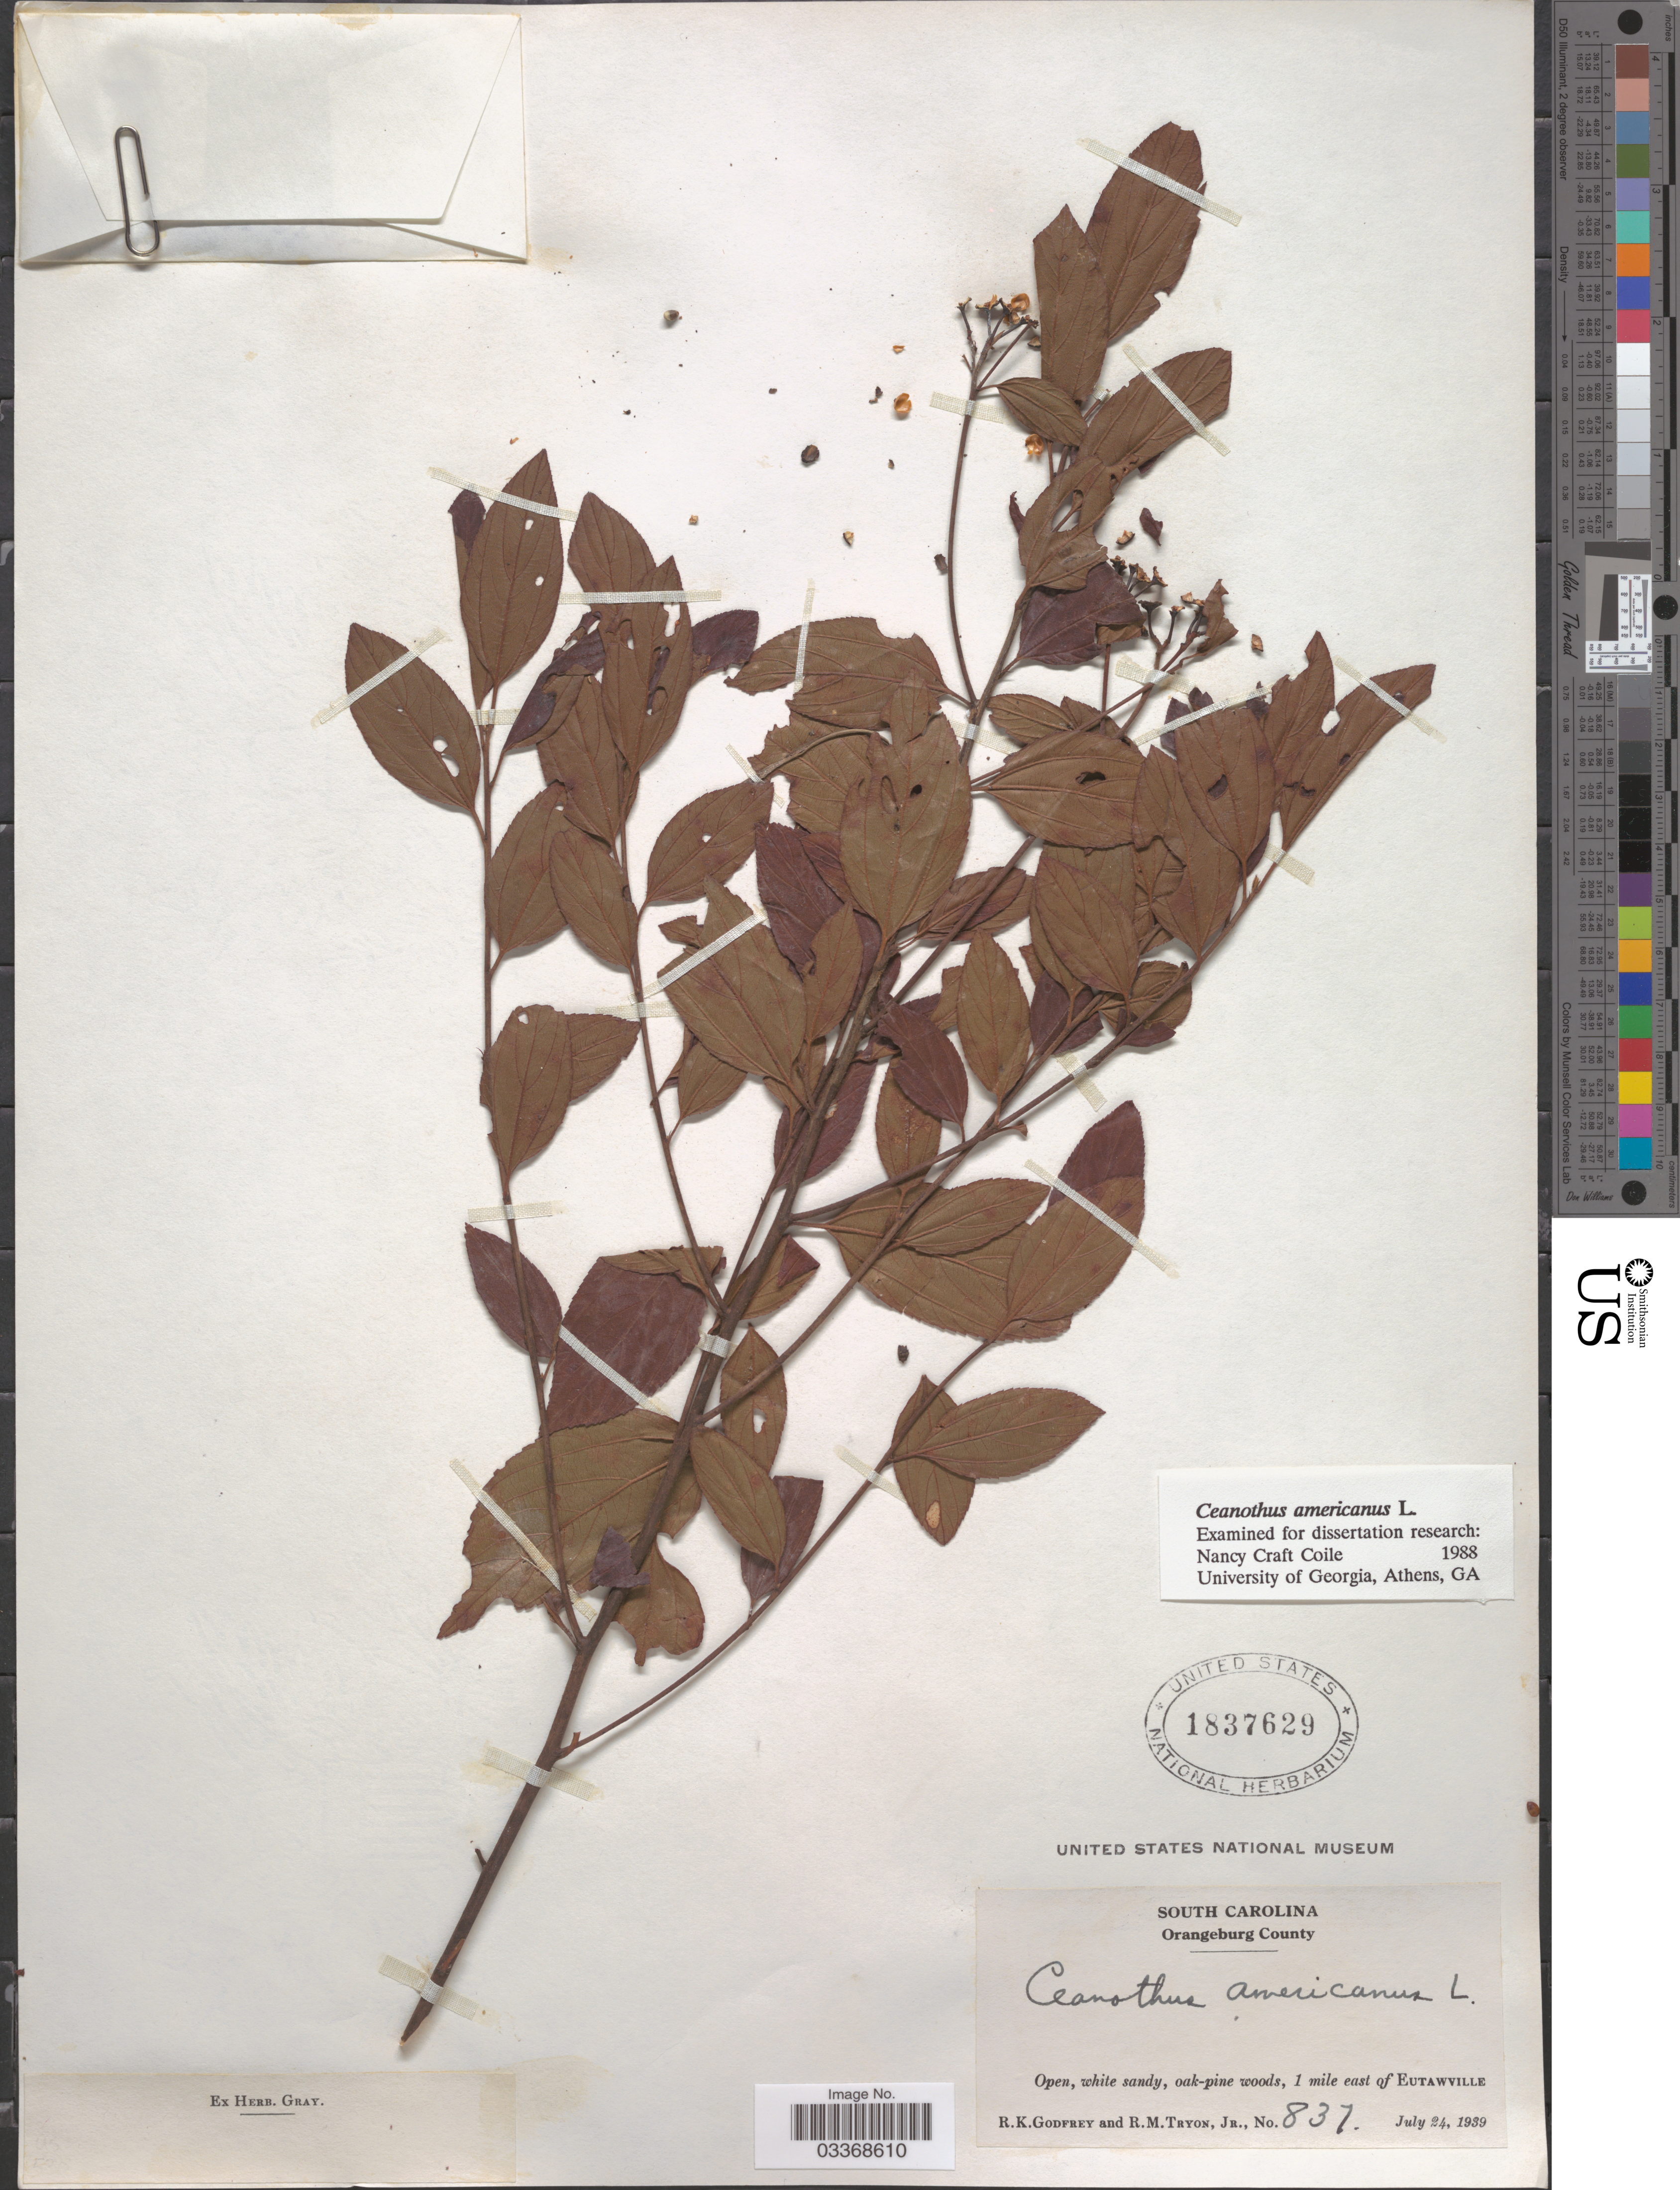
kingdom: Plantae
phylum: Tracheophyta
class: Magnoliopsida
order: Rosales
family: Rhamnaceae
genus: Ceanothus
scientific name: Ceanothus americanus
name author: L.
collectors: R. K. Godfrey & R. Tryon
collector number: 837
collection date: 1939-07-24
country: United States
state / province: South Carolina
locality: Orangeburg County. 1 mile east of Eutawville.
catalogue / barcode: US 1837629